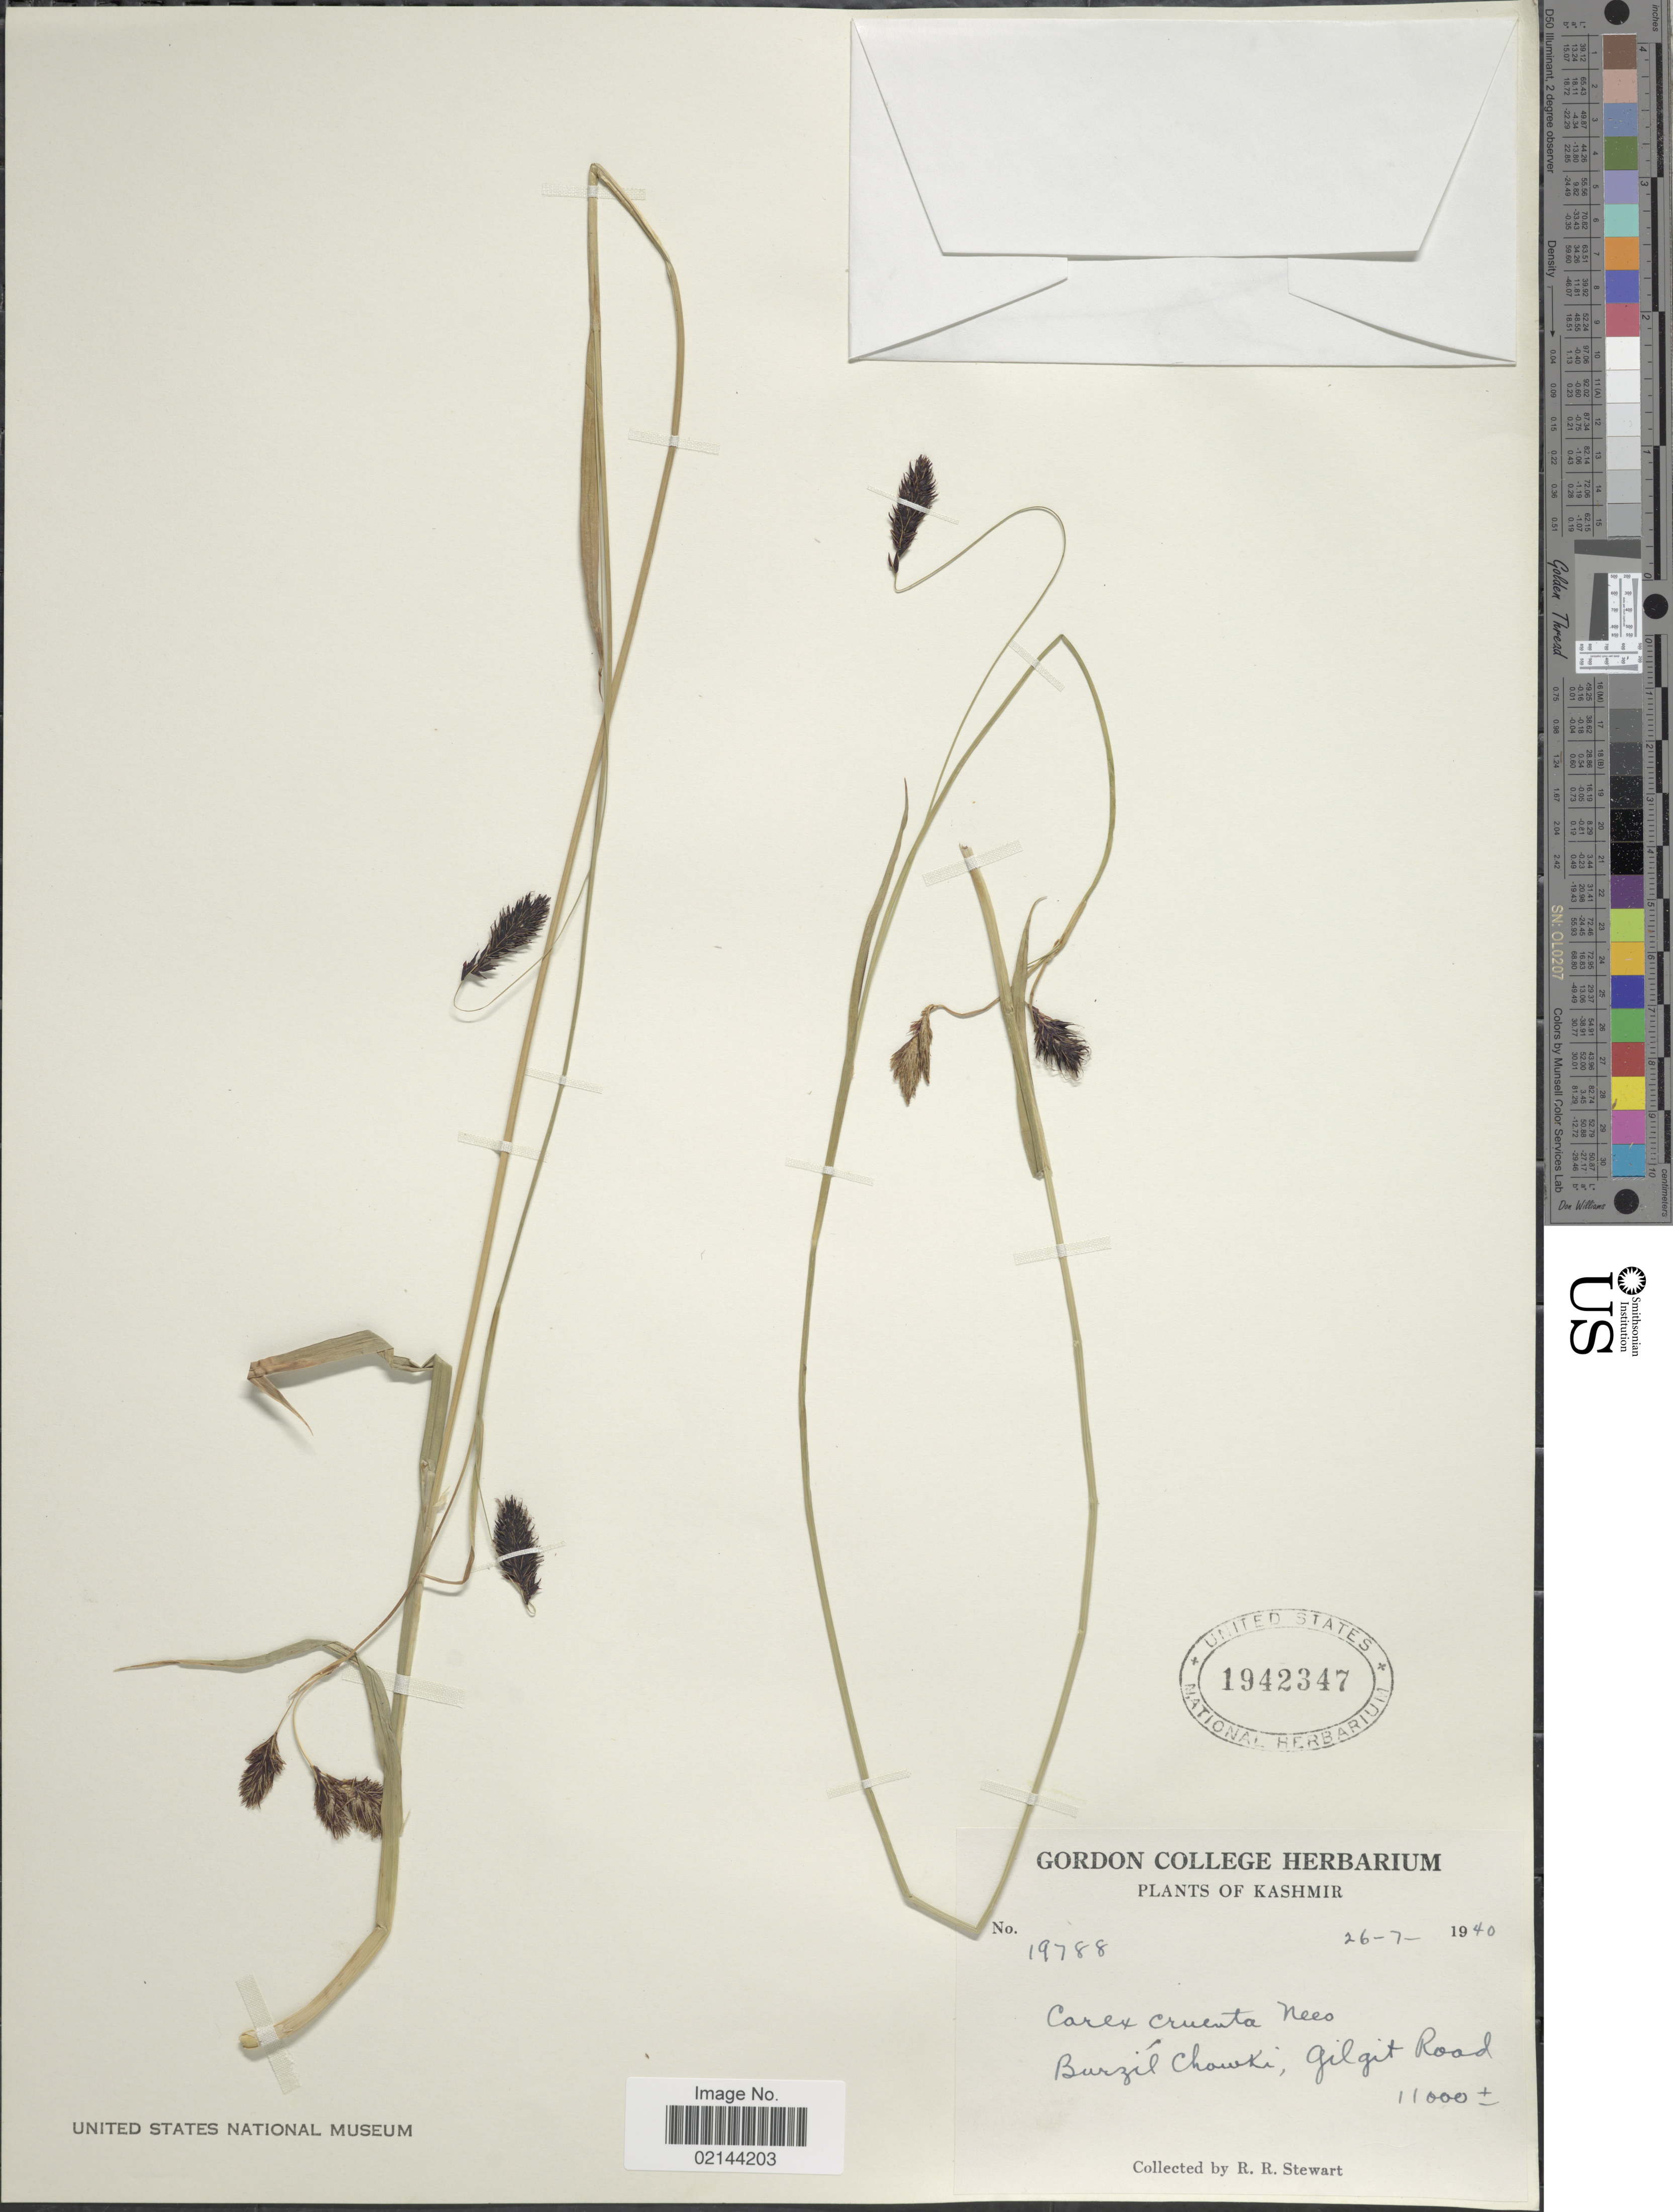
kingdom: Plantae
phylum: Tracheophyta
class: Liliopsida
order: Poales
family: Cyperaceae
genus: Carex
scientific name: Carex cruenta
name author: Nees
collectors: R. R. Stewart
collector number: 19788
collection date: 1940-07-26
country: Pakistan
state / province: Gilgit-Baltistan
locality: Kashmir, Burzil Chowki, Gilgit Road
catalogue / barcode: US 1942347